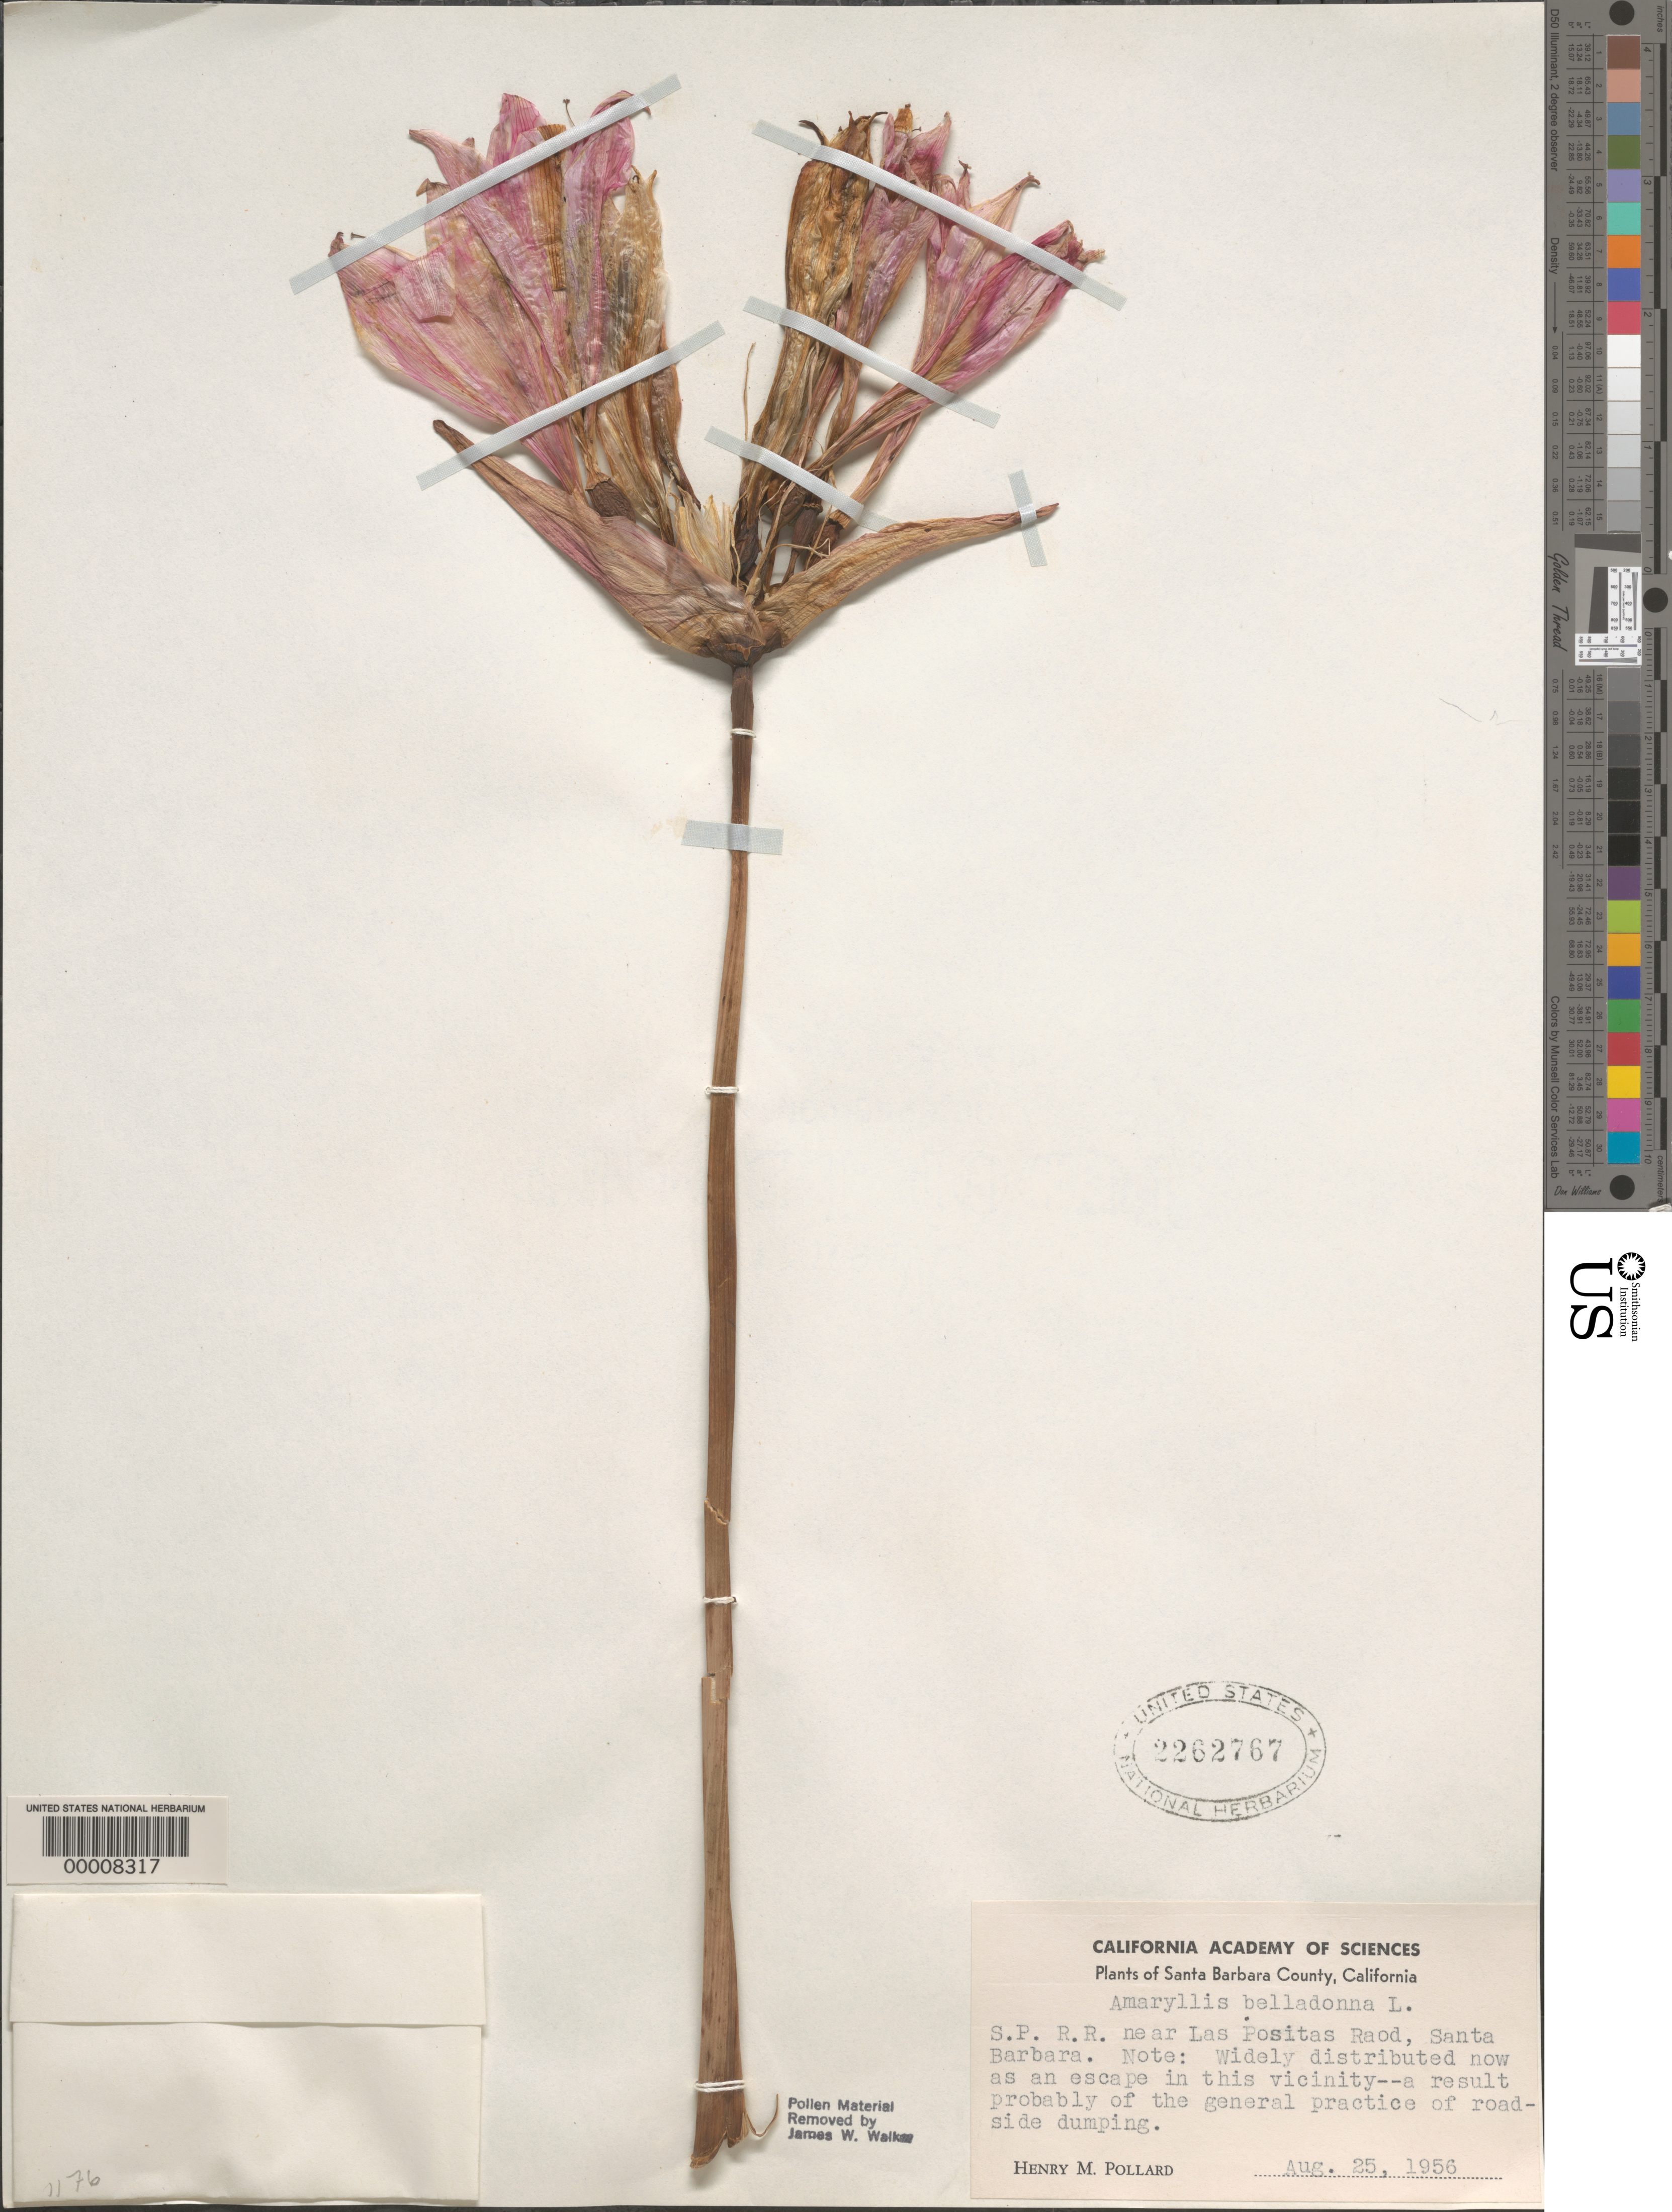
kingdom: Plantae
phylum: Tracheophyta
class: Liliopsida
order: Asparagales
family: Amaryllidaceae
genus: Amaryllis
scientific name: Amaryllis belladonna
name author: L.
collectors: H. M. Pollard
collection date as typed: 25 Aug 1956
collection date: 1956-08-25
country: United States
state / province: California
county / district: Santa Barbara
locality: S.p.r.r. near las positas rd., santa barbara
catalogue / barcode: US 2262767